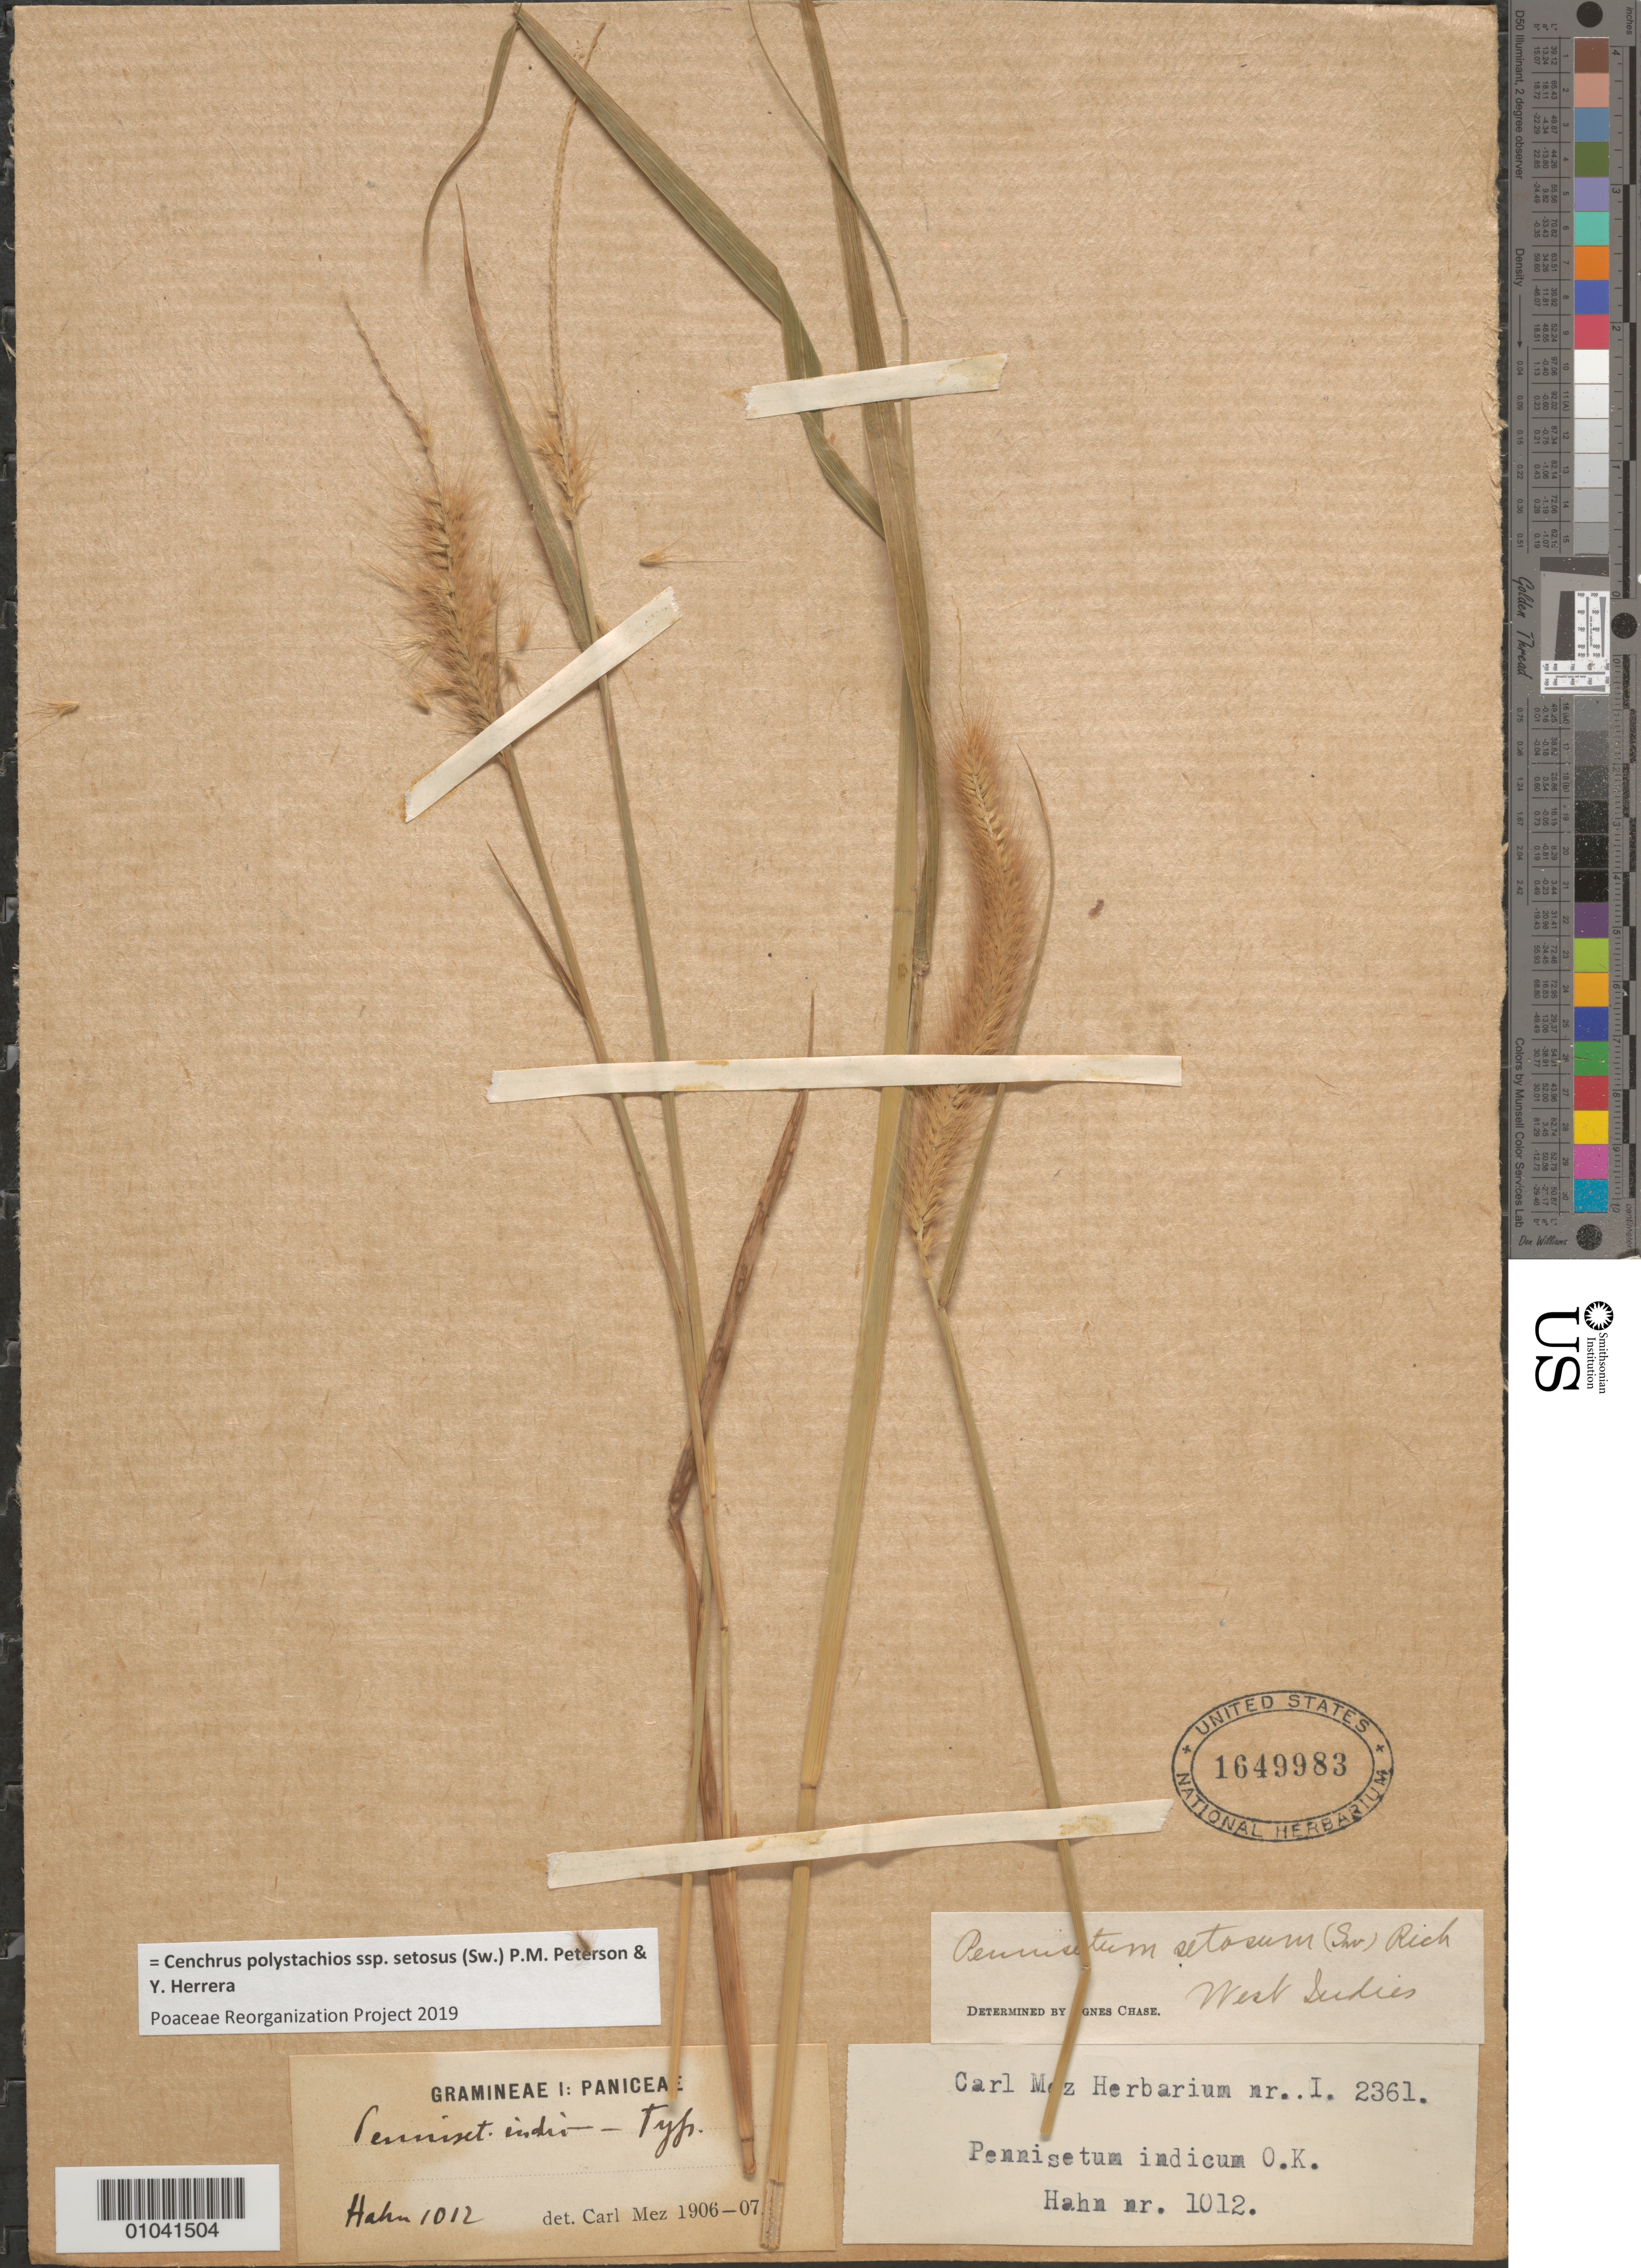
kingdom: Plantae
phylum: Tracheophyta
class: Liliopsida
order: Poales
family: Poaceae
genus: Cenchrus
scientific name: Cenchrus polystachios subsp. setosus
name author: (Sw.) P.M. Peterson & Y. Herrera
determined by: Poaceae Reorganization Project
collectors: -- Hahn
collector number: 1012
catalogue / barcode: US 1649983